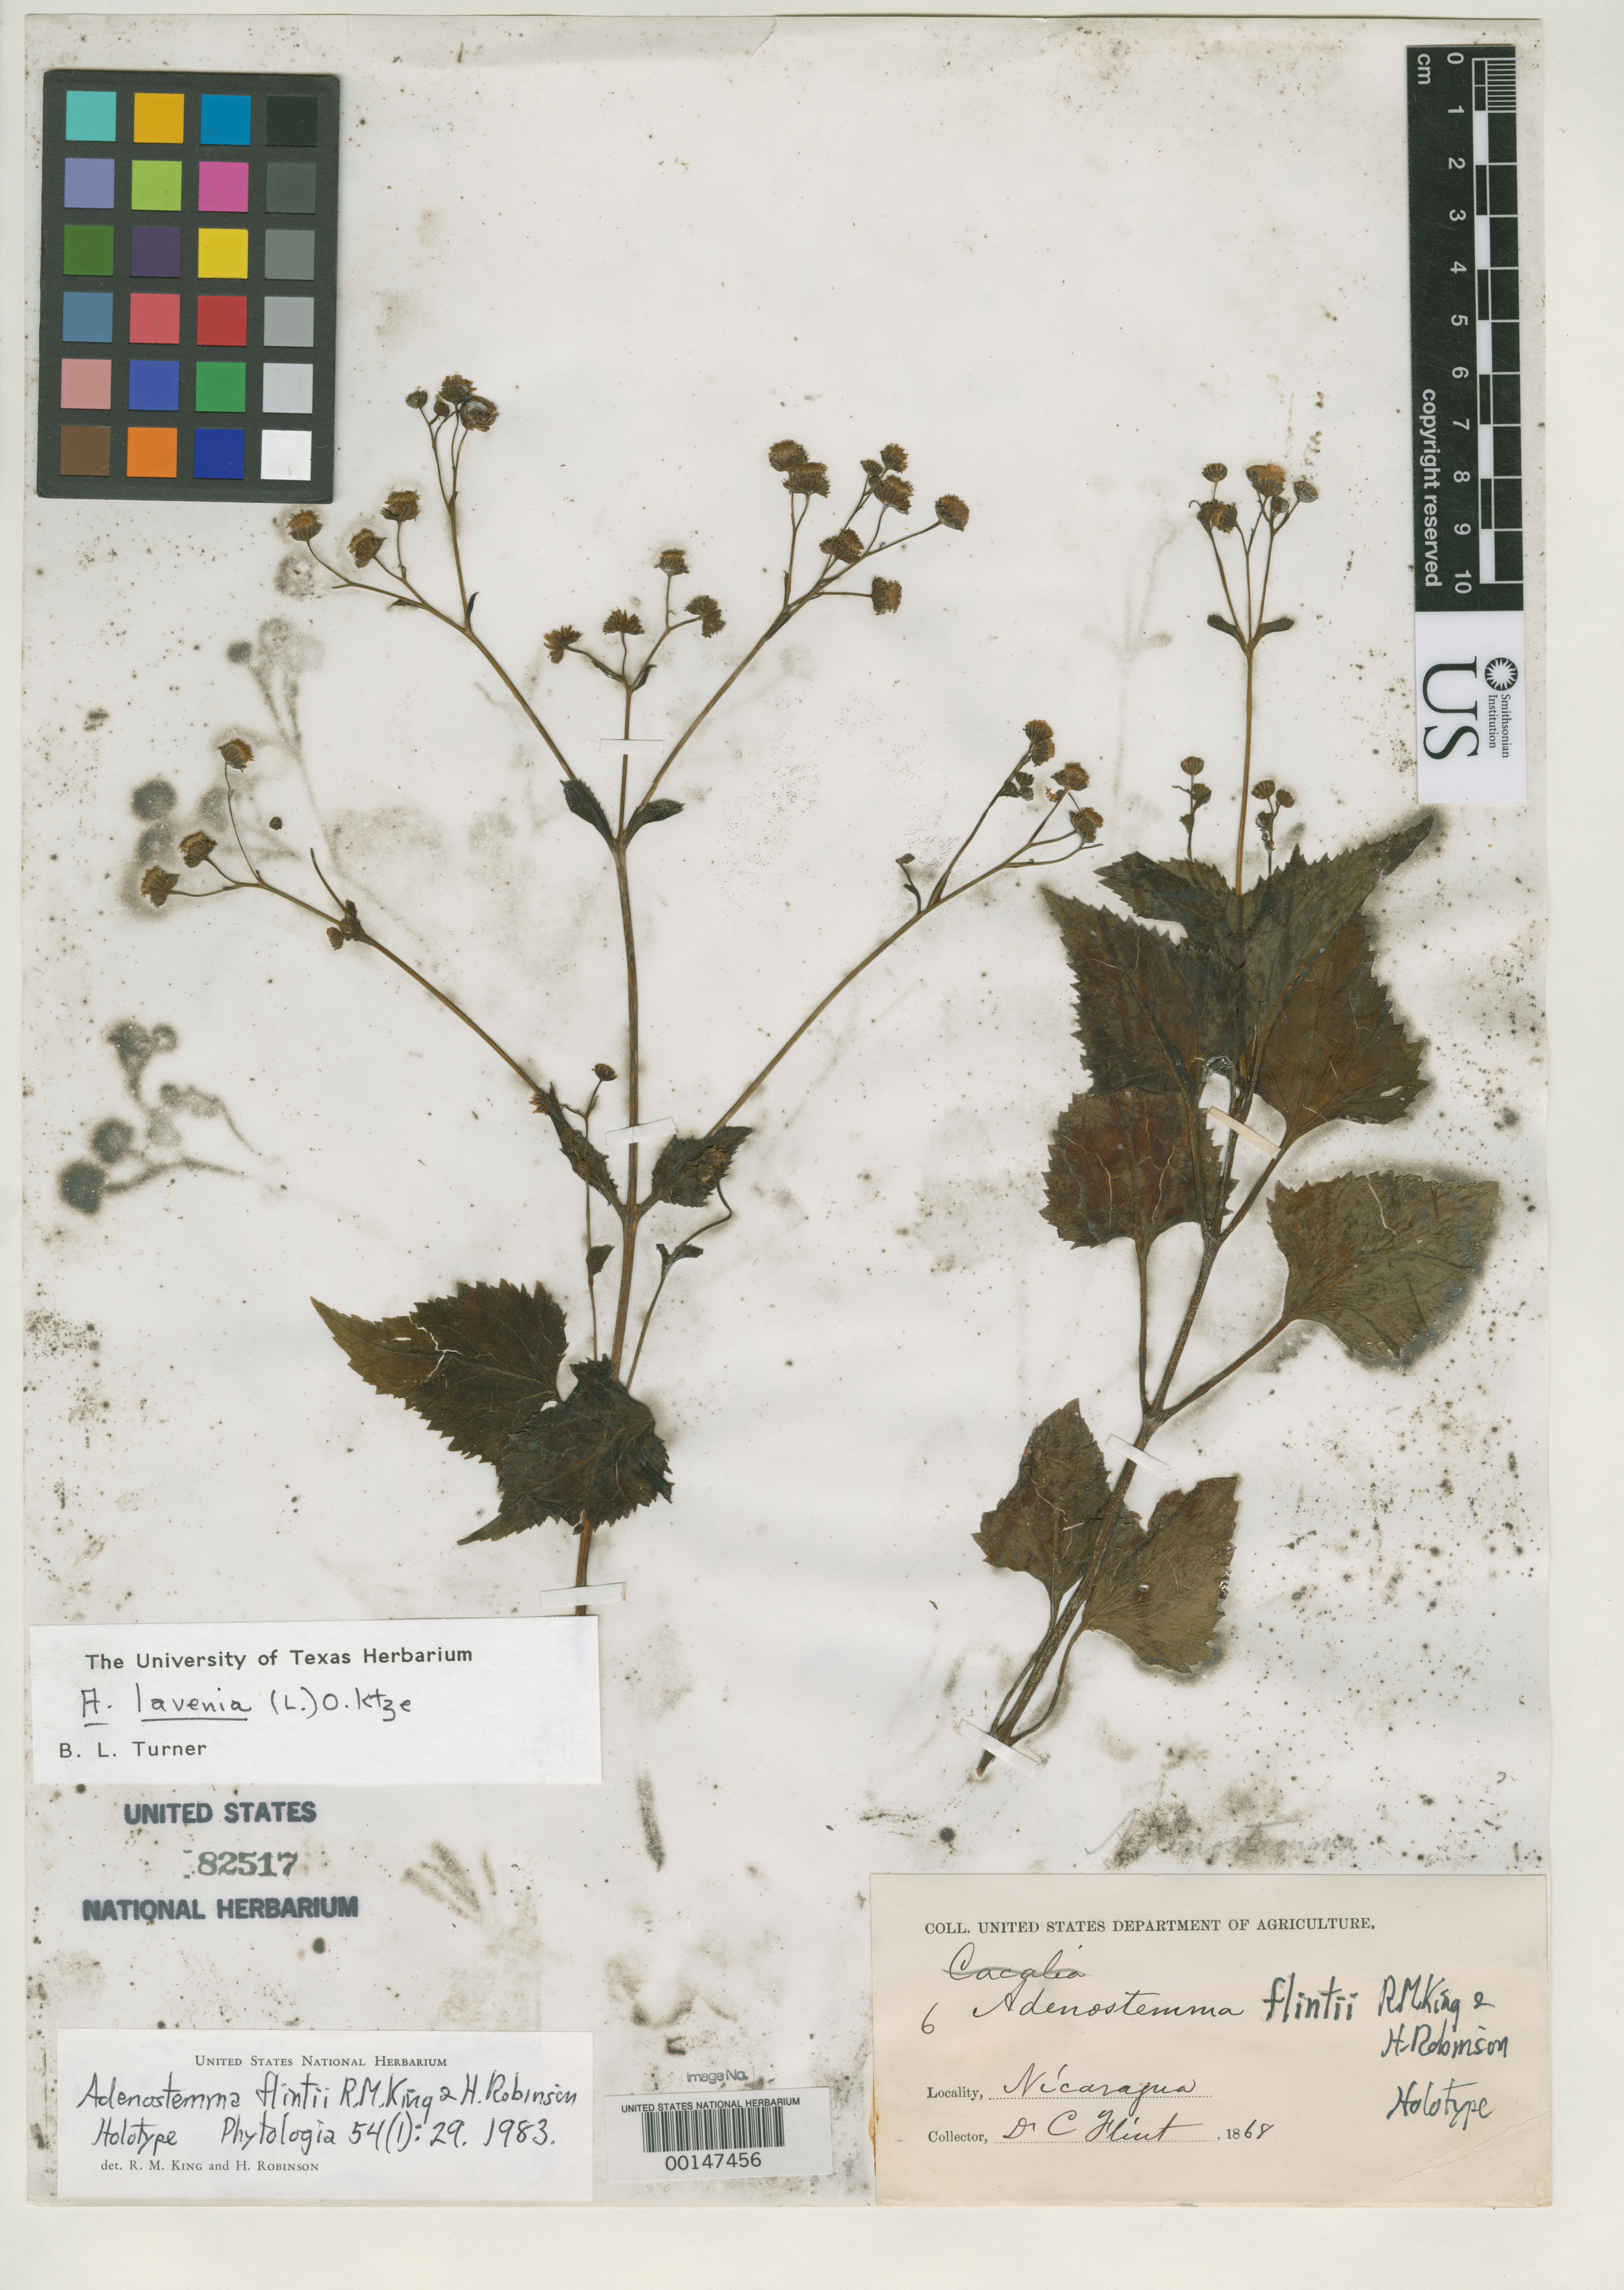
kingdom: Plantae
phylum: Tracheophyta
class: Magnoliopsida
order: Asterales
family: Asteraceae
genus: Adenostemma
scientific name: Adenostemma flintii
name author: R.M. King & H. Rob.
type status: Holotype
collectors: D. Flint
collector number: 6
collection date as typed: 1868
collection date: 1868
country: Nicaragua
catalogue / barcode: US 82517